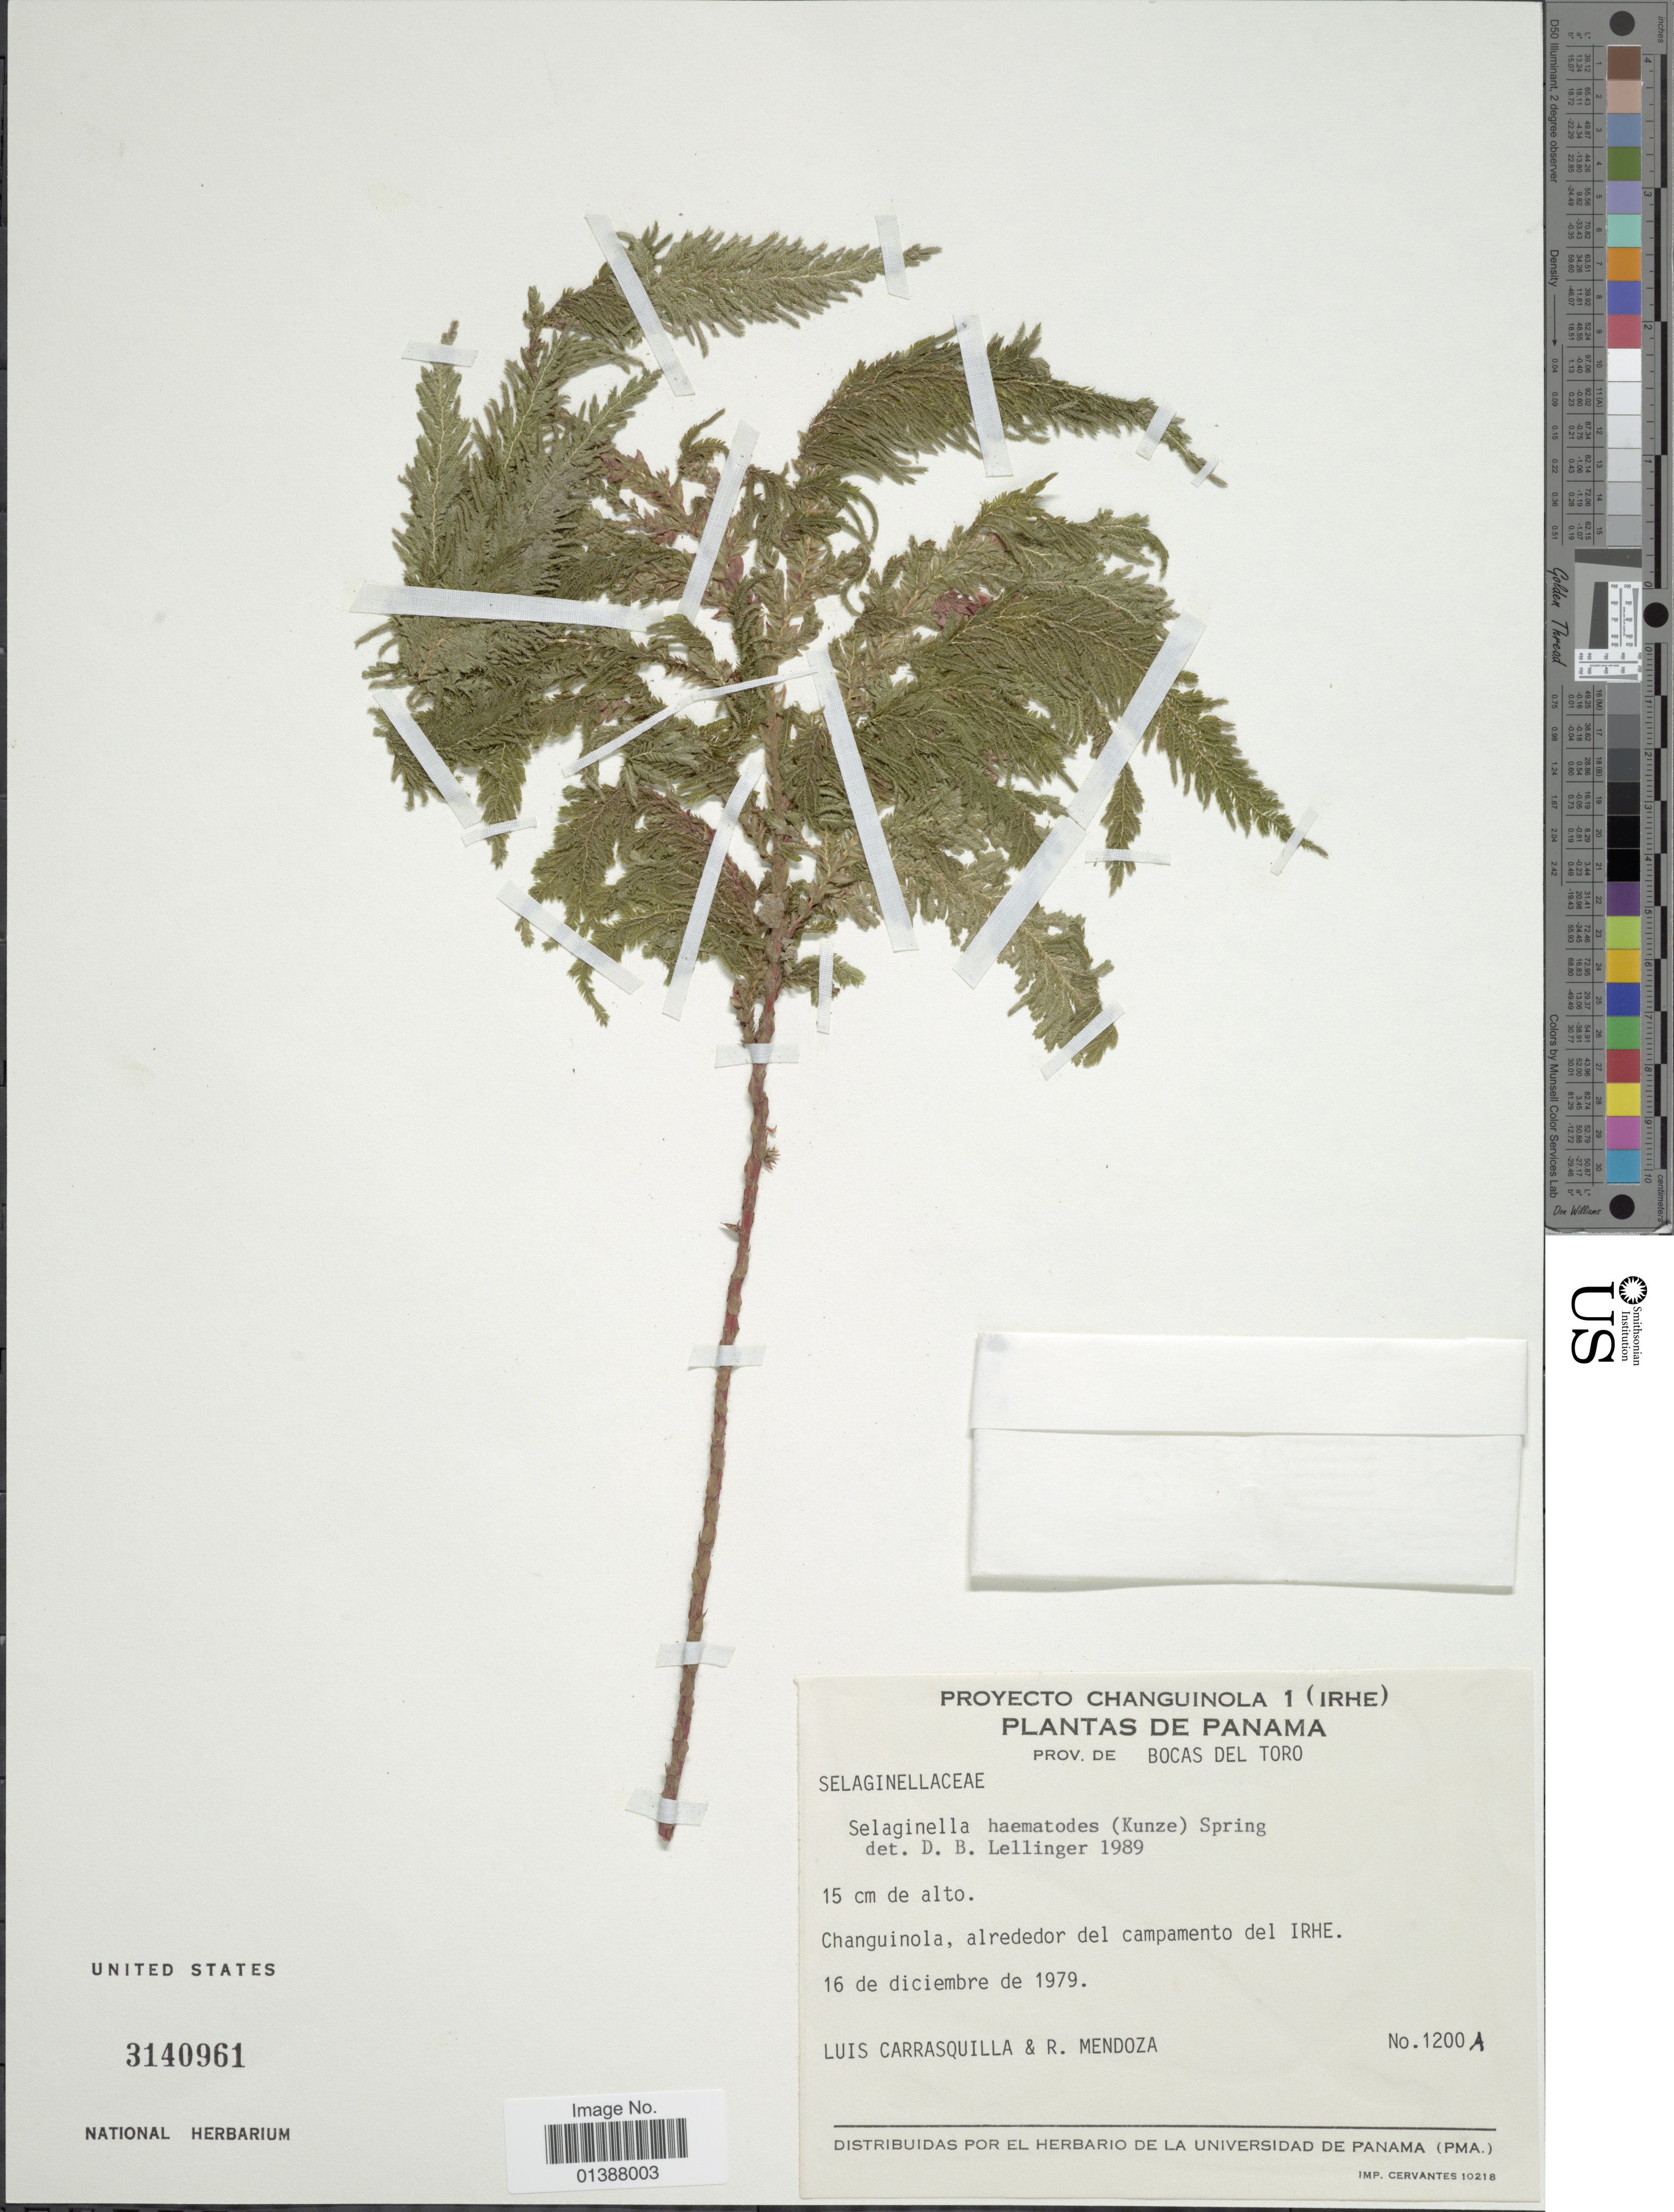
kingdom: Plantae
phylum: Tracheophyta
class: Lycopodiopsida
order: Selaginellales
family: Selaginellaceae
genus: Selaginella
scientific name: Selaginella haematodes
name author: (Kunze) Spring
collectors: L. Carrasquilla & R. Mendoza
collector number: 1200 A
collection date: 1979-12-16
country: Panama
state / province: Bocas del Toro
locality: Changuinola, alrededor del campamento del Irhe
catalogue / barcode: US 3140961